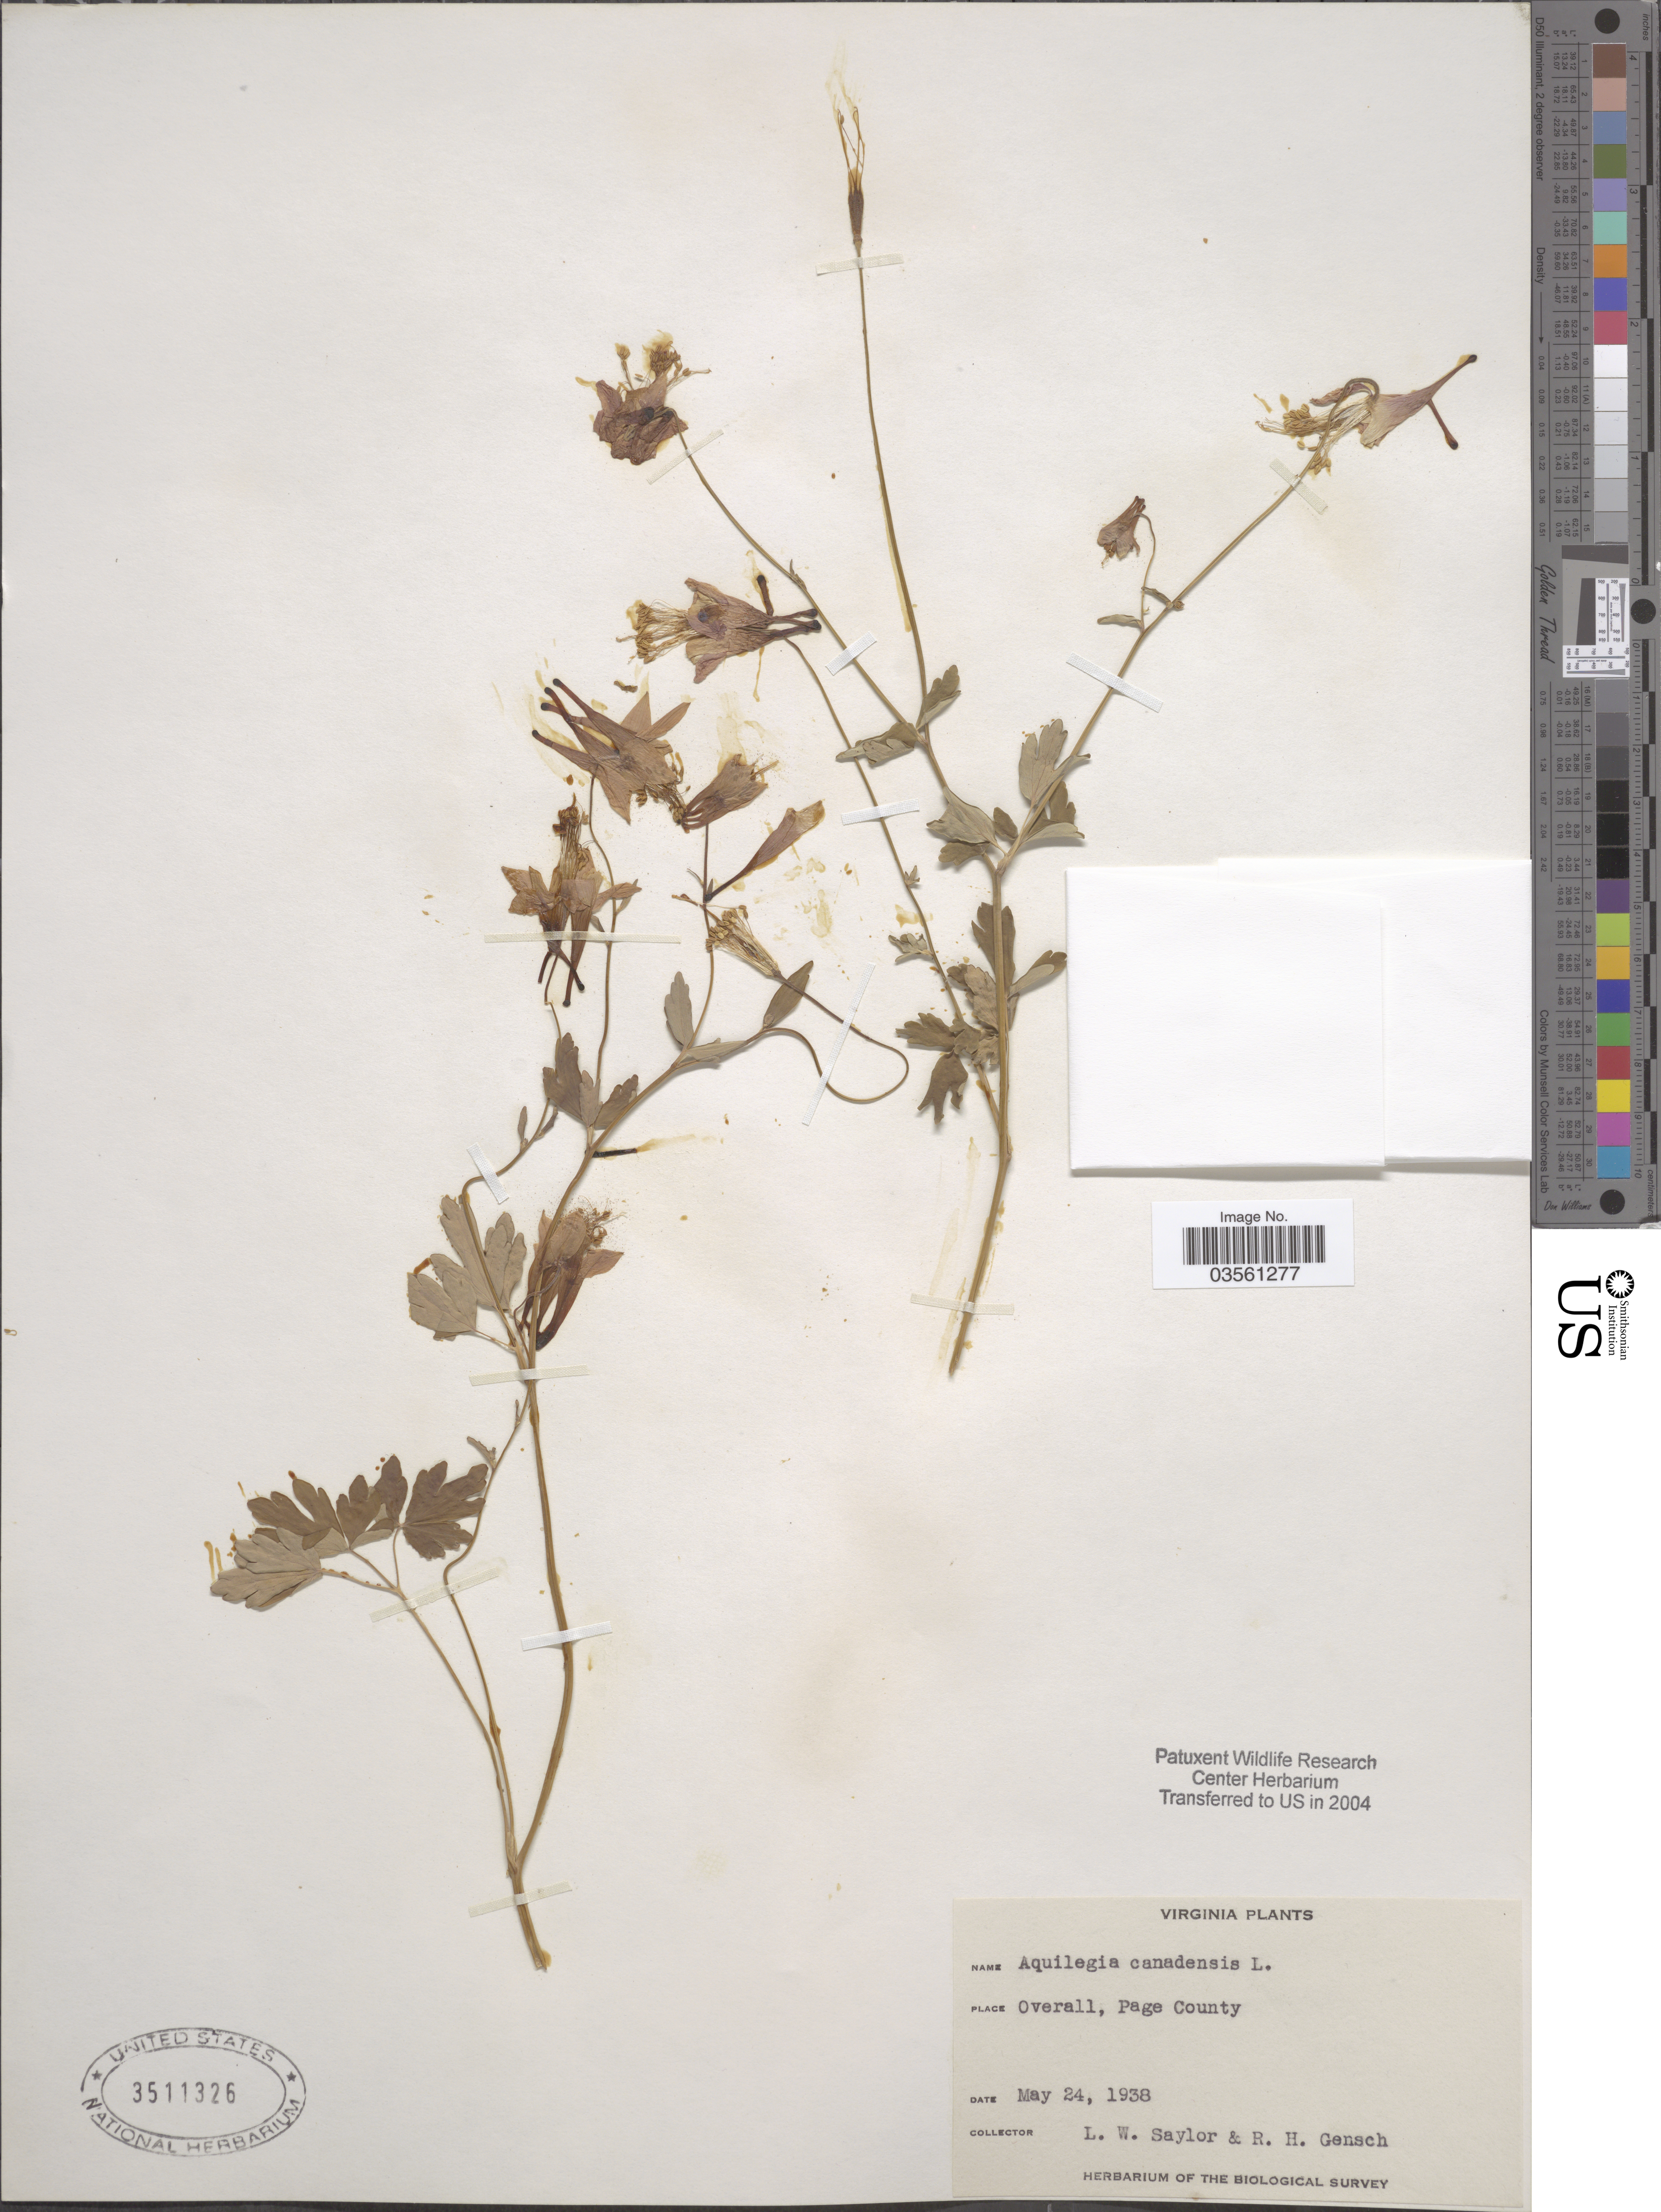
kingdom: Plantae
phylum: Tracheophyta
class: Magnoliopsida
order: Ranunculales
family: Ranunculaceae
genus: Aquilegia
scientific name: Aquilegia canadensis var. coccinea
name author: (Small) Munz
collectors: L. Saylor & R. Gensch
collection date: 1938-05-24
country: United States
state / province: Virginia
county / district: Page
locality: Overall, Page County.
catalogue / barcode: US 3511326